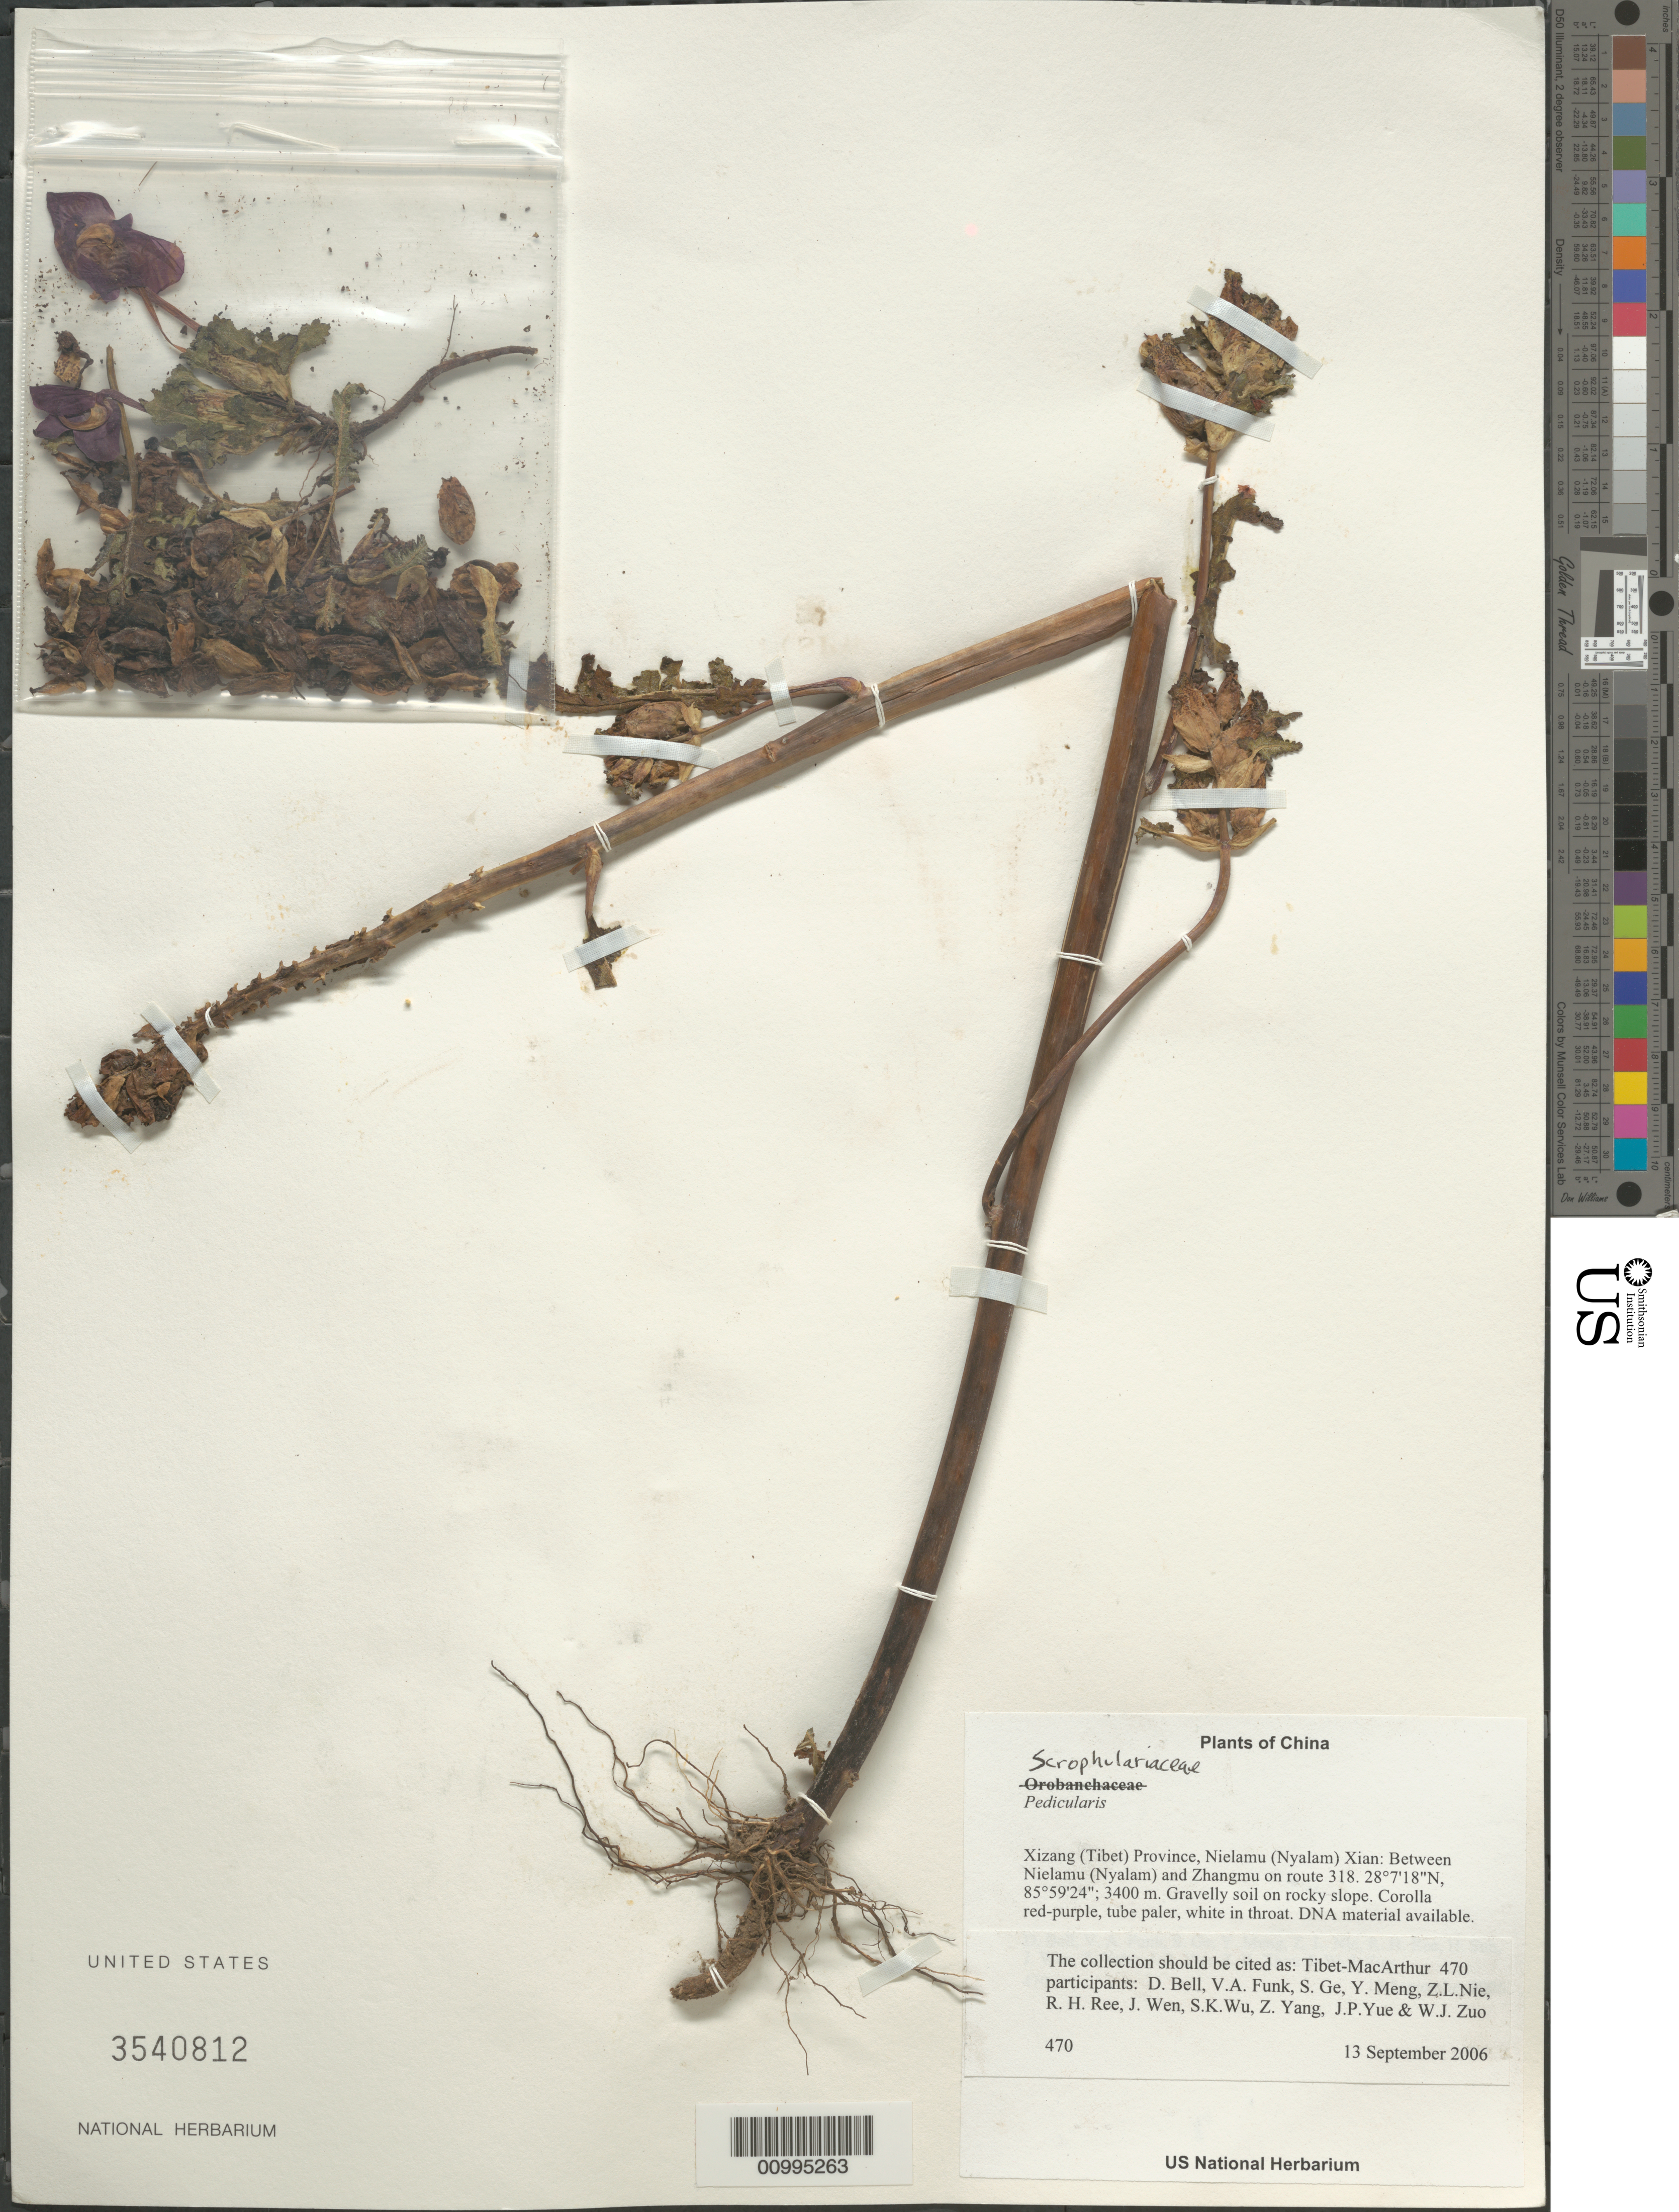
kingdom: Plantae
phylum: Tracheophyta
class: Magnoliopsida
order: Lamiales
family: Orobanchaceae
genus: Pedicularis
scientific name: Pedicularis sp.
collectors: Tibet-MacArthur, D. A. Bell, V. Funk, S. Ge, Y. Meng, Z. Nie, R. Ree, H. Sun, J. Wen, Z. Yang, J. Yue, Z. Zhou & W. Zuo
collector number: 470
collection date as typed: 13 Sep 2006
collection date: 2006-09-13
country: China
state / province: Xizang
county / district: Nielamu (Nyalam) Xian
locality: Between Nielamu (Nyalam) and Zhangmu on route 318.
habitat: Rocky slopes, cliff bases and disturbed areas beside road. Gravelly soil on rocky slope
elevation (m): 3400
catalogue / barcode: US 3540812